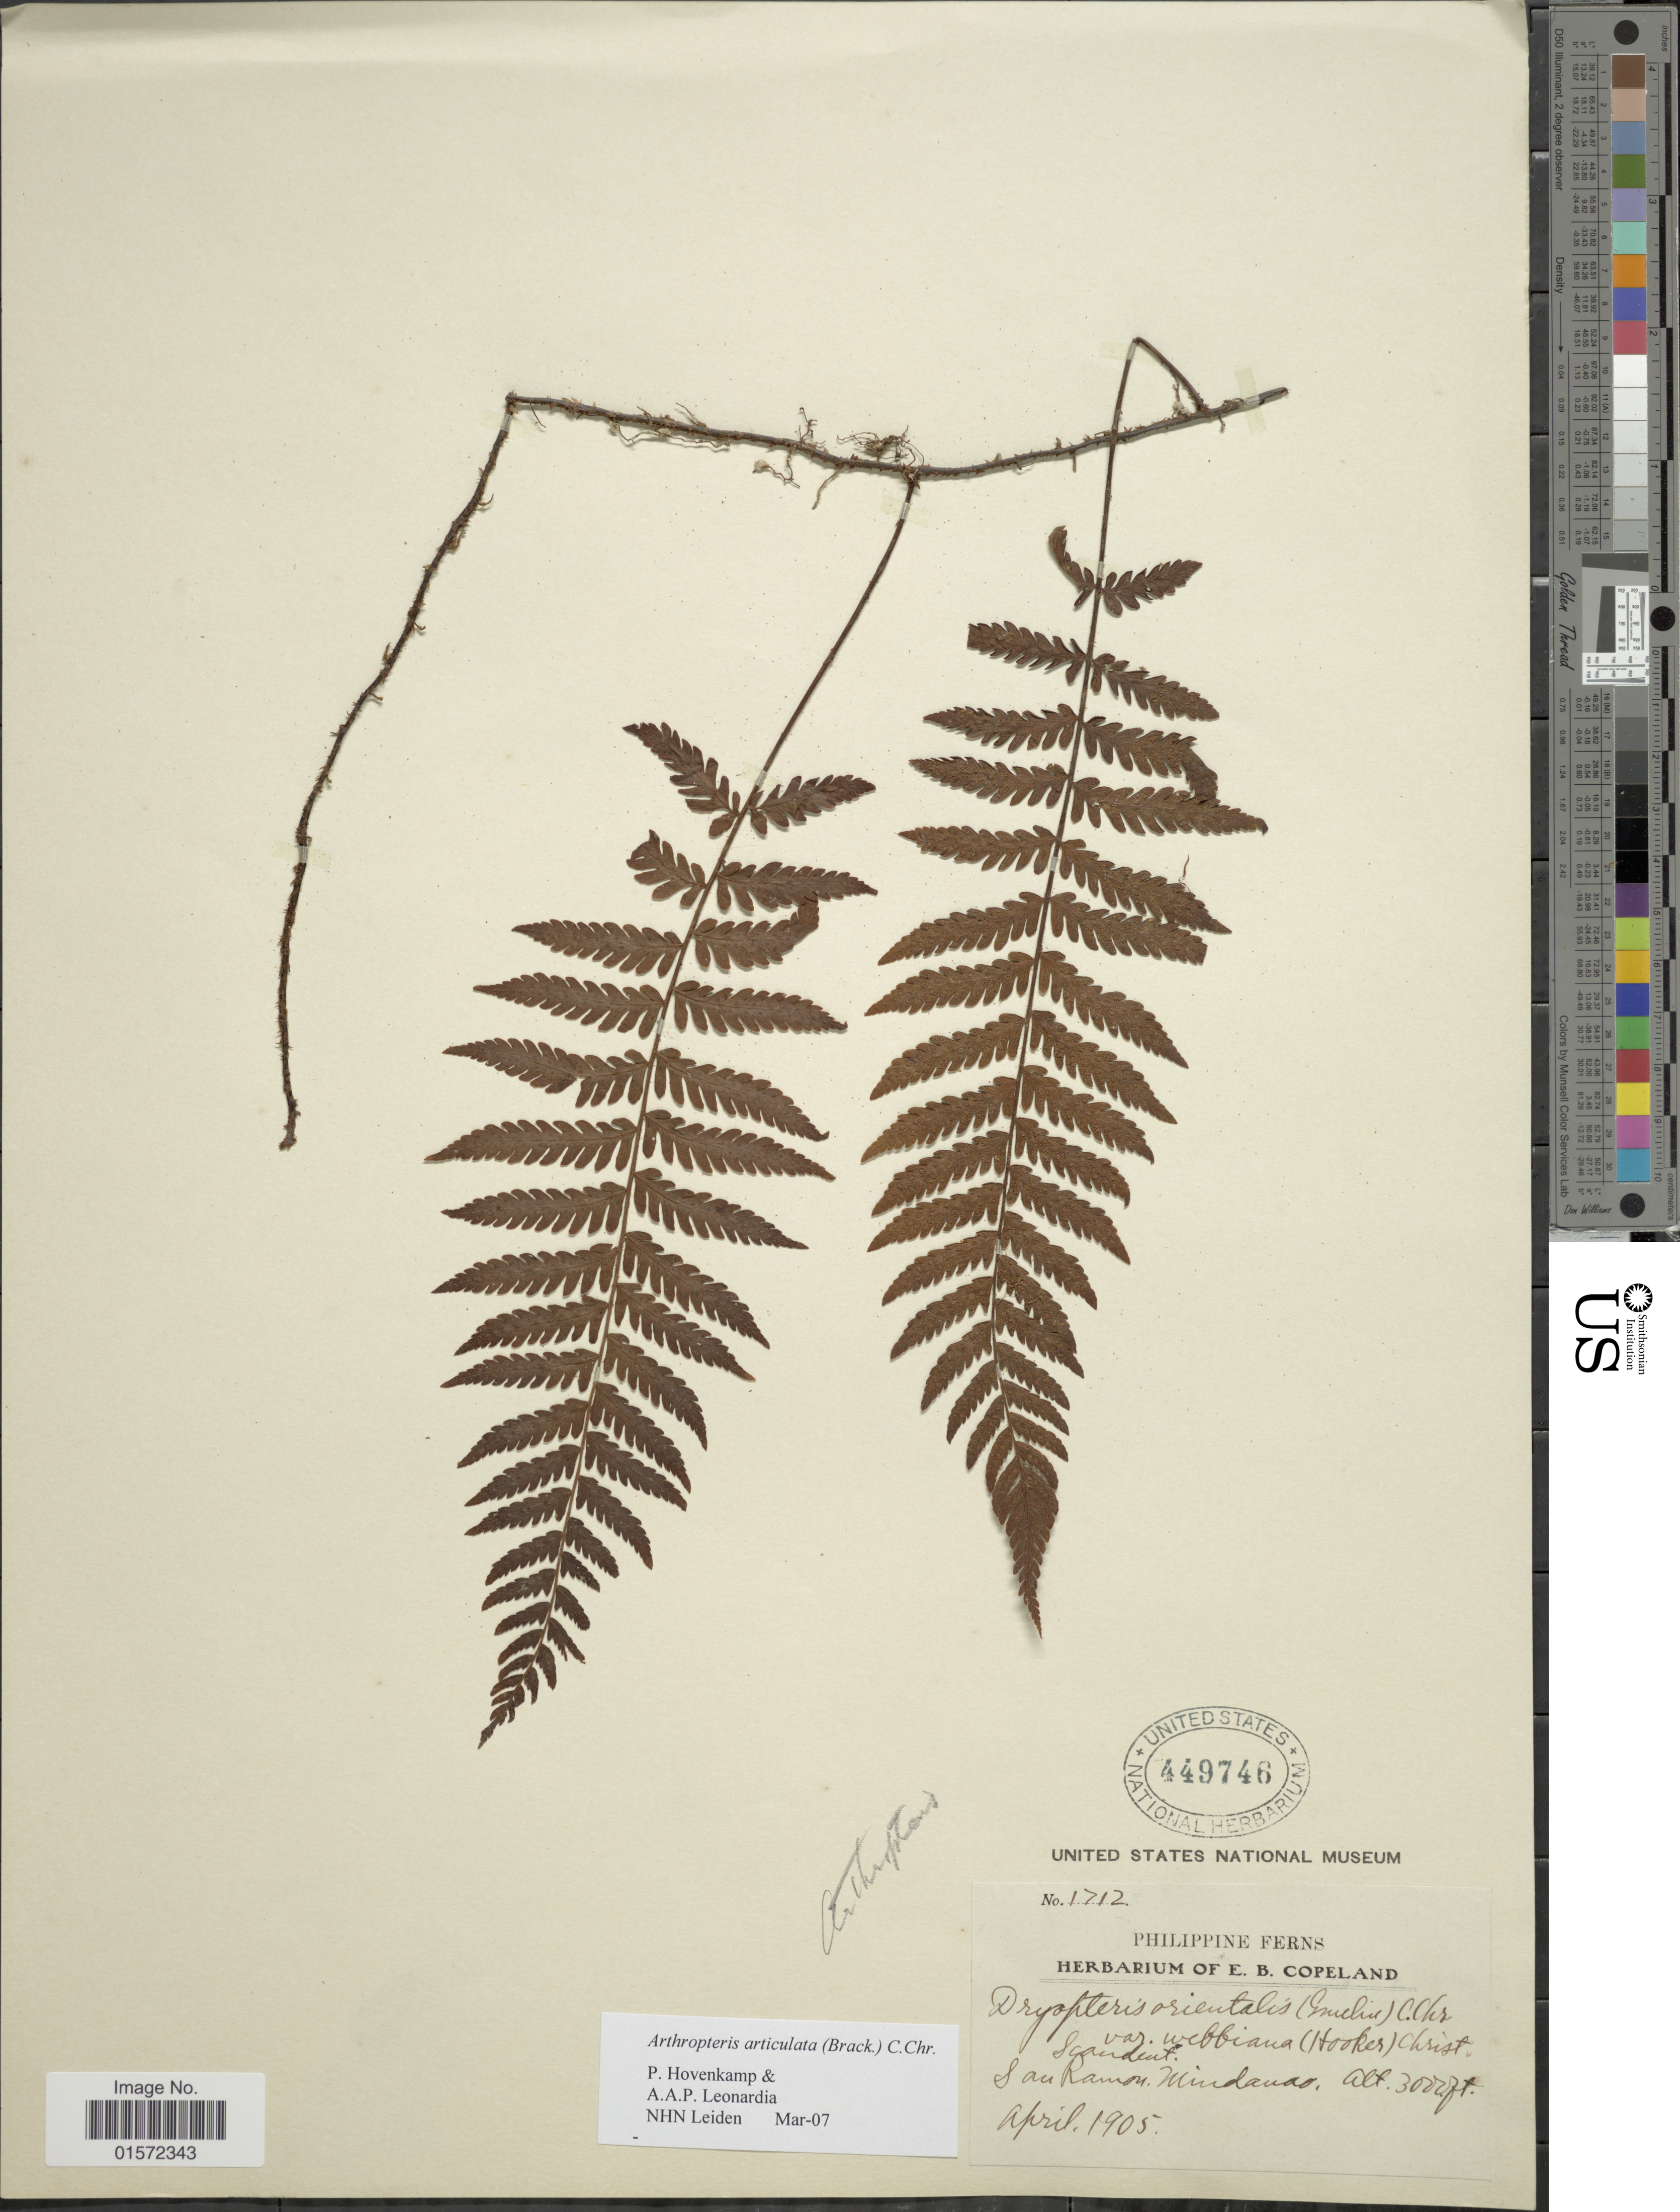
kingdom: Plantae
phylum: Tracheophyta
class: Polypodiopsida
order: Polypodiales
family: Tectariaceae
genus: Arthropteris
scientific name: Arthropteris articulata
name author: (Brack.) C. Chr.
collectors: E. B. Copeland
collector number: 1712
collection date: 1905-04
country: Philippines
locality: San Ramon, Mindanao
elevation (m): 914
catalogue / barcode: US 449746